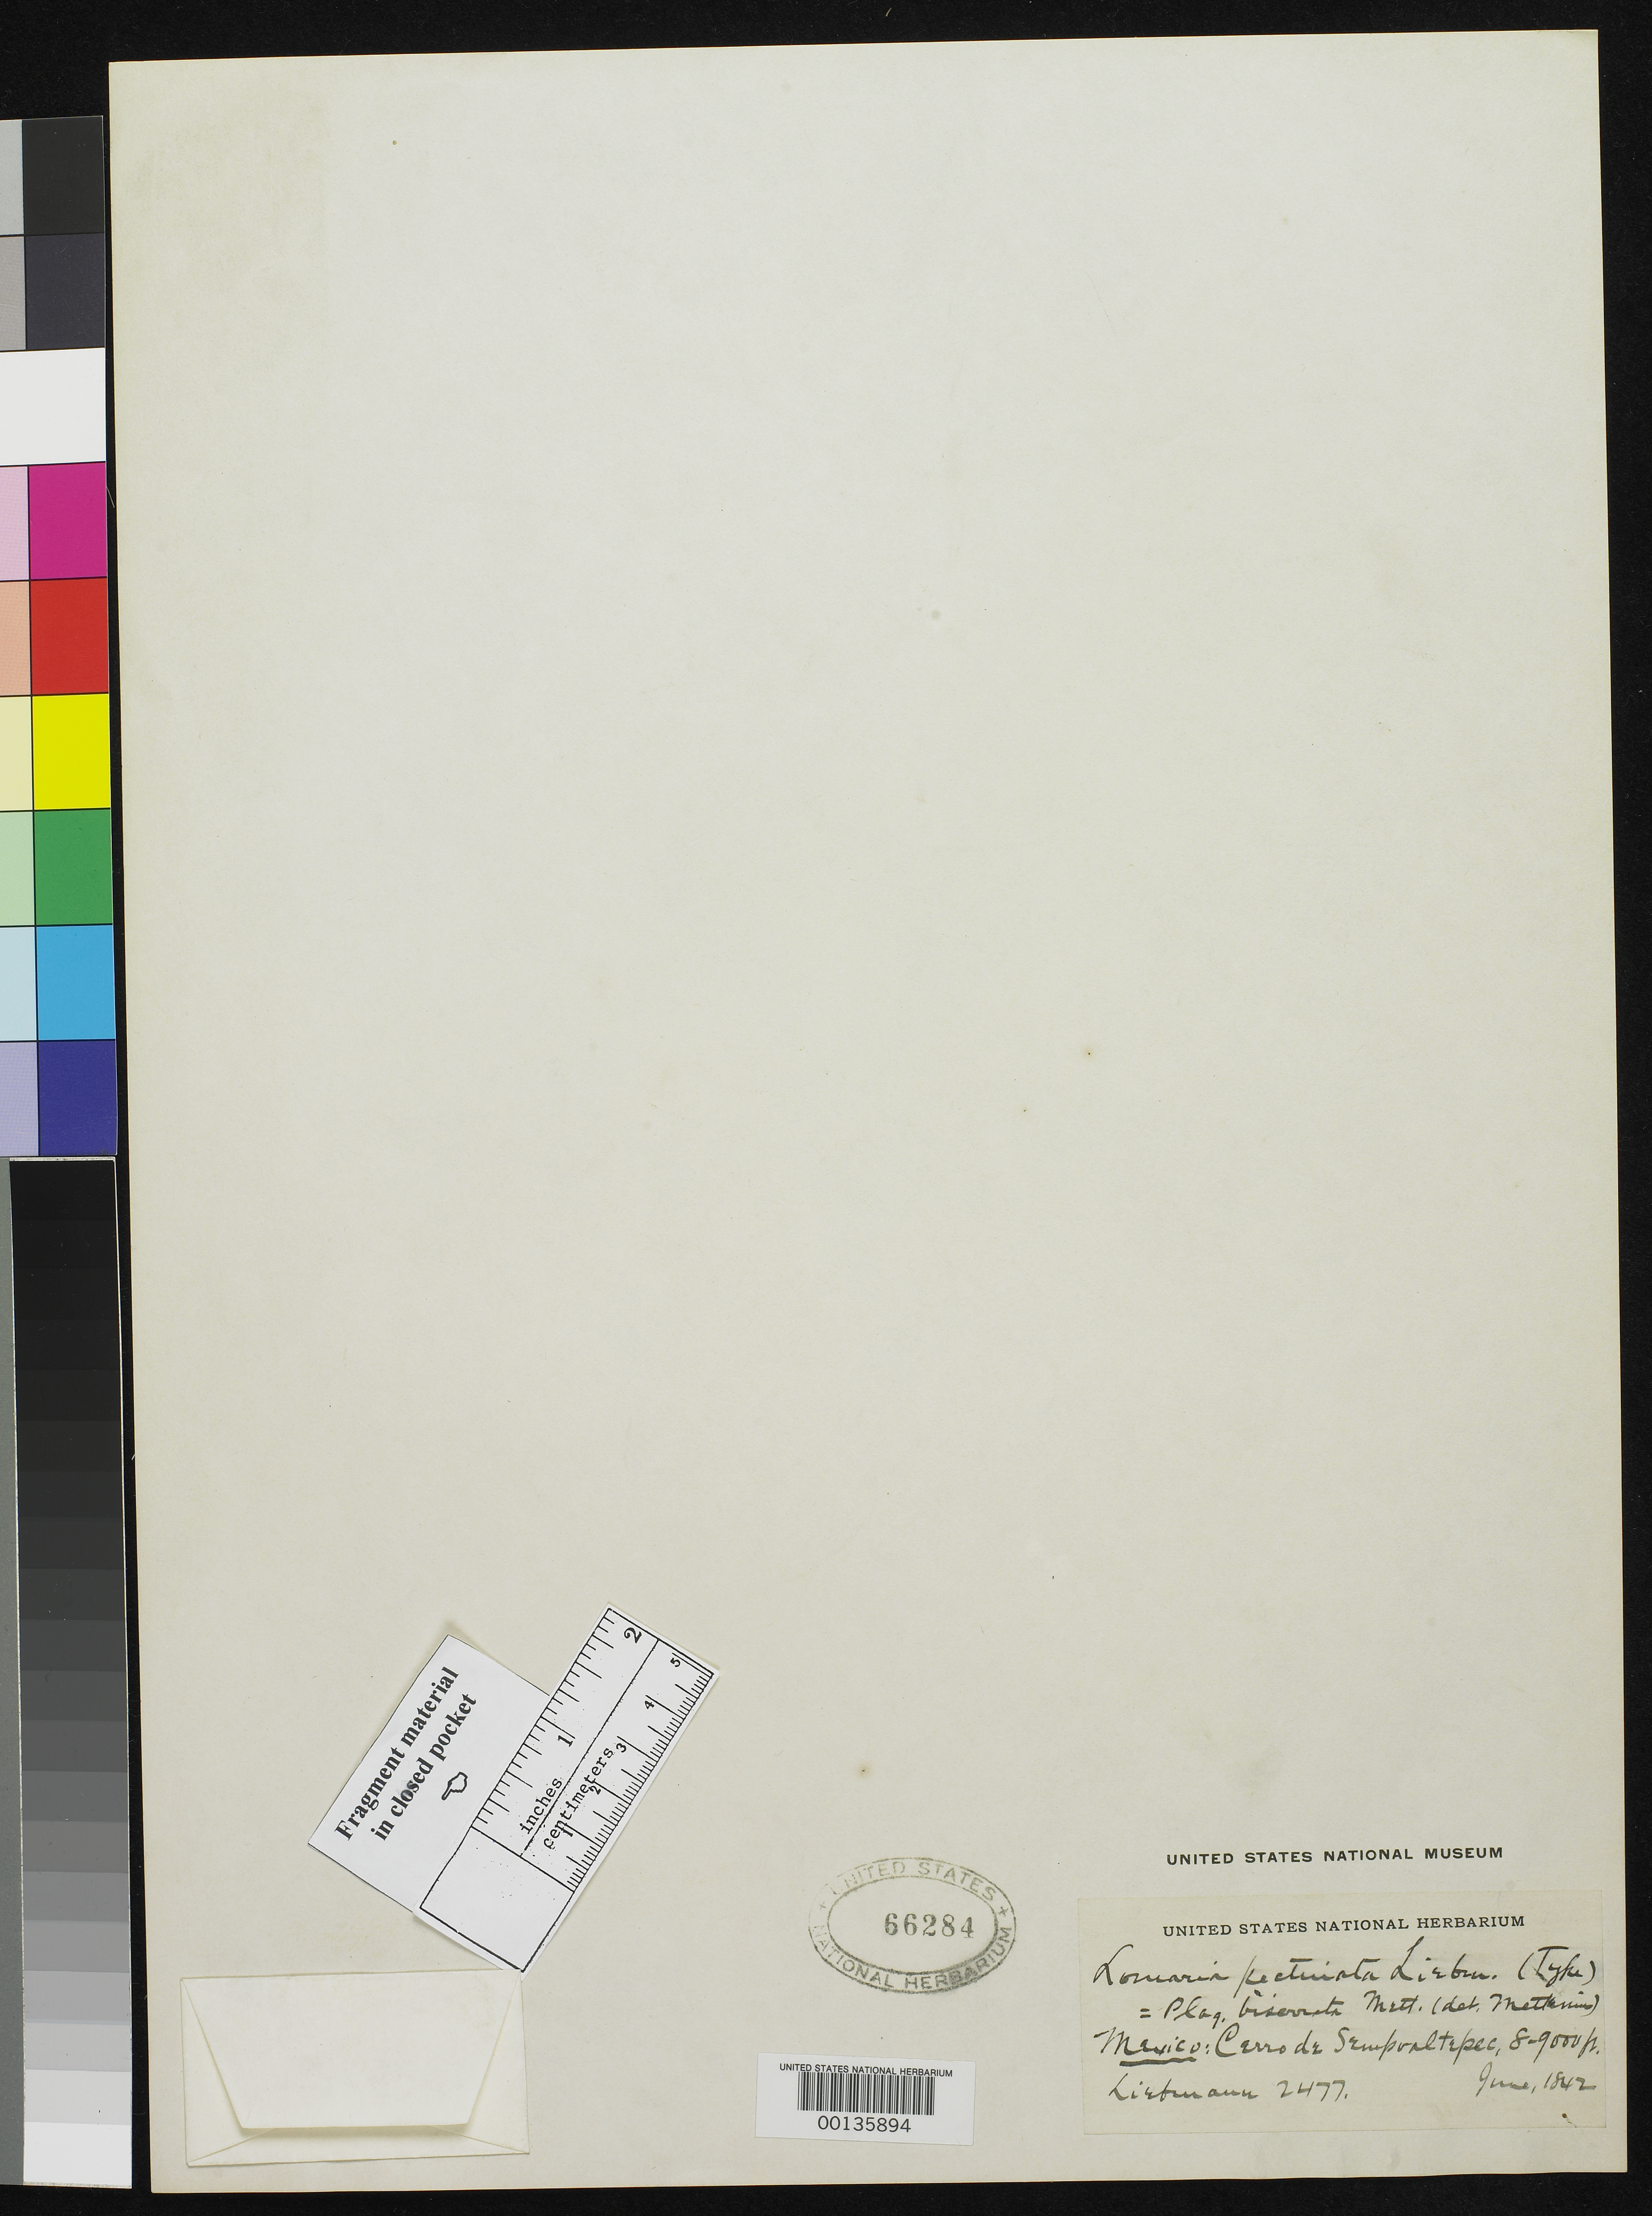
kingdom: Plantae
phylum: Tracheophyta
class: Polypodiopsida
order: Polypodiales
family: Blechnaceae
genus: Lomaria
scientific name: Lomaria pectinata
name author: Liebm.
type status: Type Fragment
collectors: F. M. Liebmann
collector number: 2477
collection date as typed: Jun 1842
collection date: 1842-06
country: Mexico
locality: E of Monserrat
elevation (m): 2438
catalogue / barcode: US 66284